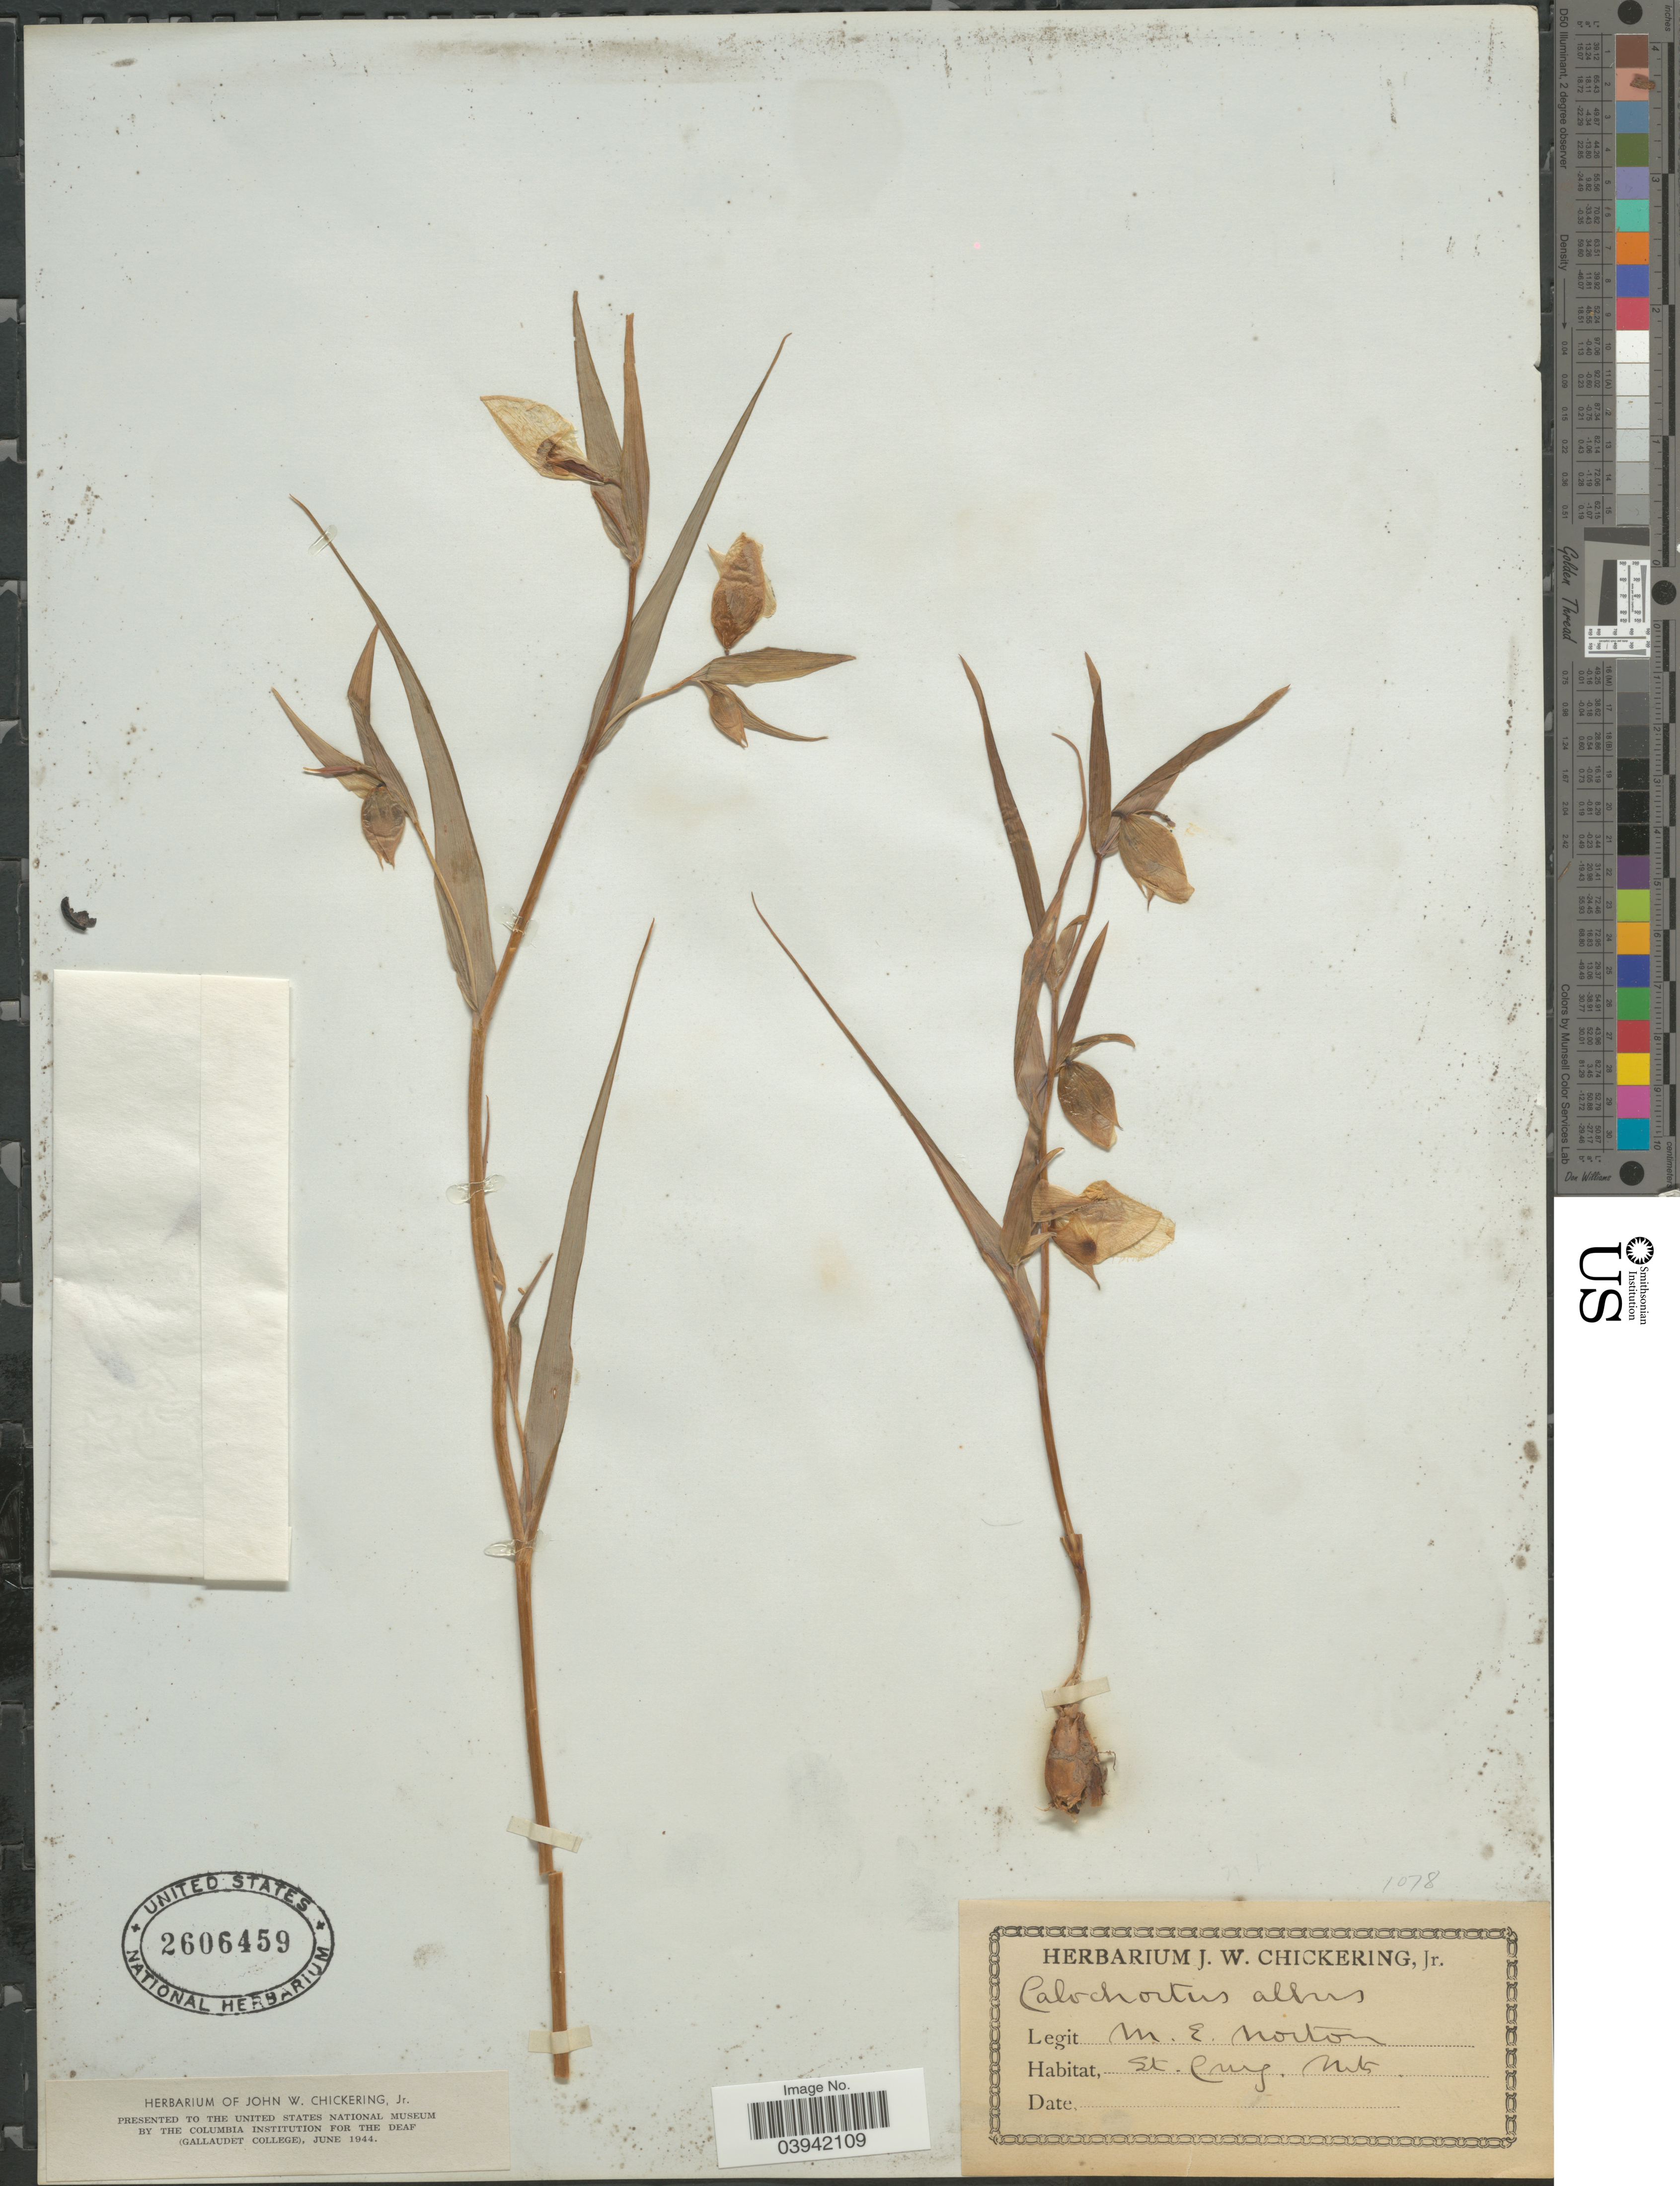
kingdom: Plantae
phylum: Tracheophyta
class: Liliopsida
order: Liliales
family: Liliaceae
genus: Calochortus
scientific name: Calochortus albus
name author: (Benth.) Douglas ex Benth.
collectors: M. Norton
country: United States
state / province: California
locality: St. Cruz Mts.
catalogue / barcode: US 2606459